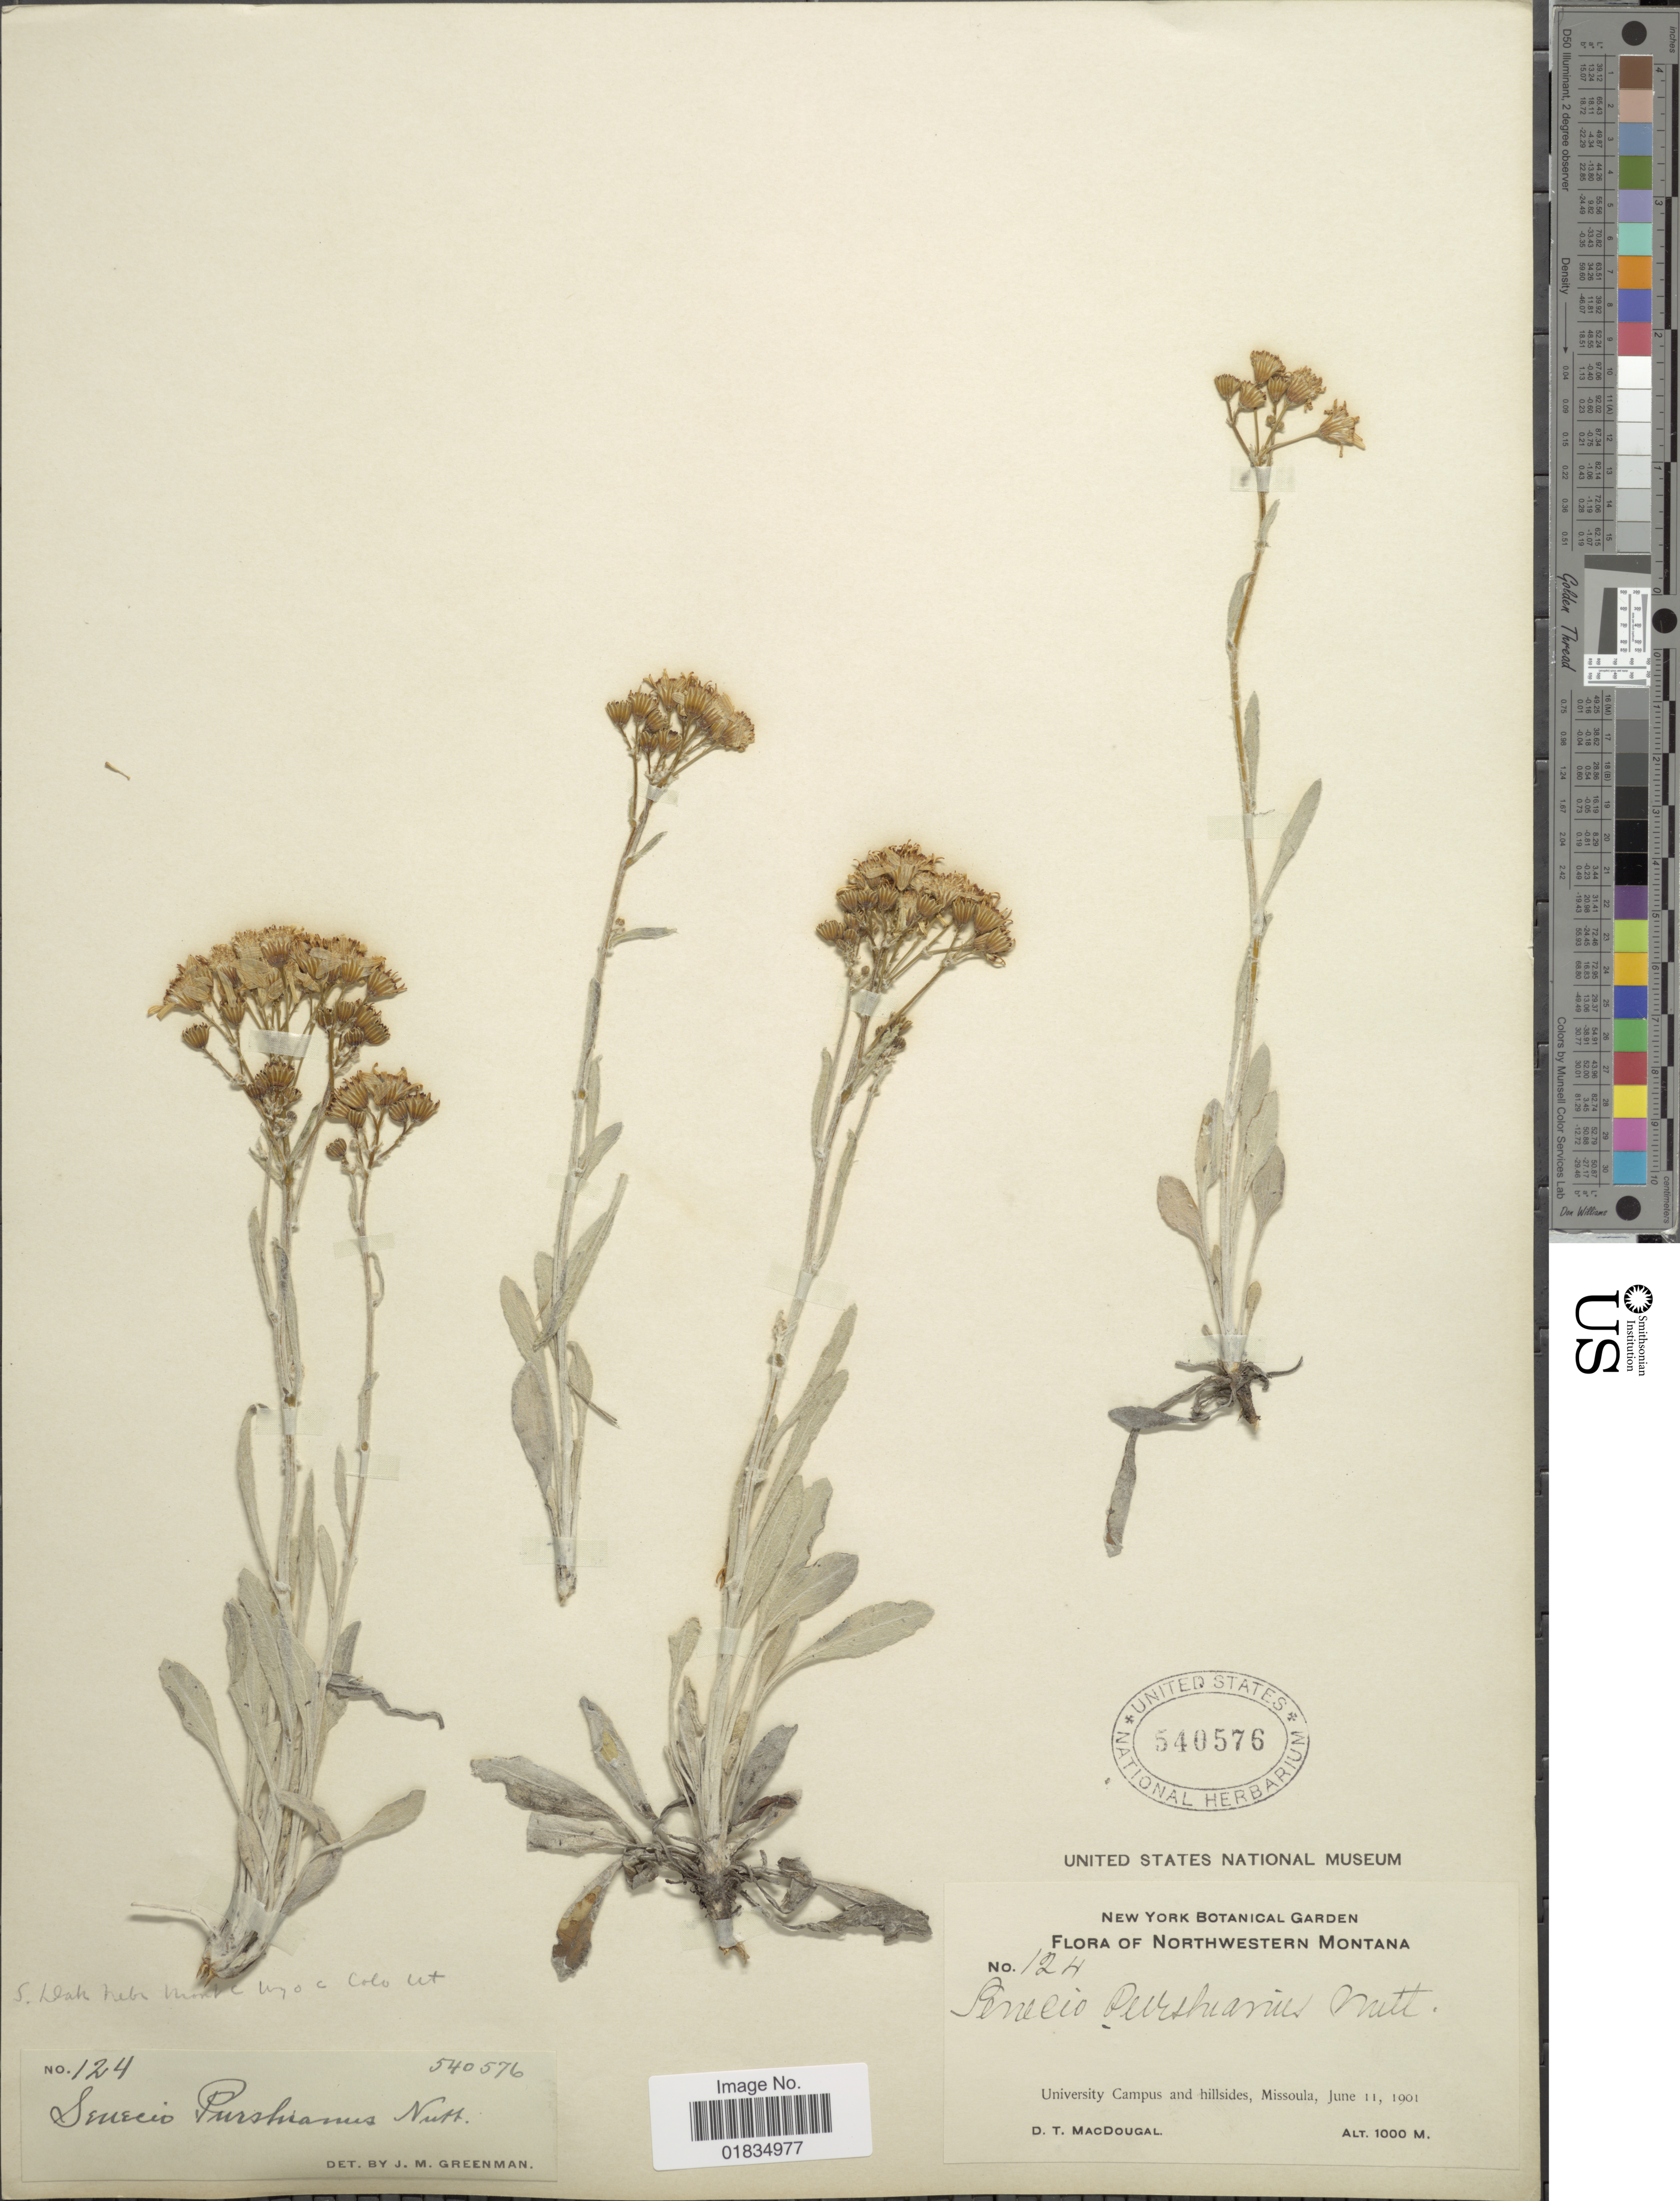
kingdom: Plantae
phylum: Tracheophyta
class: Magnoliopsida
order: Asterales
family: Asteraceae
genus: Packera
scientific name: Packera cana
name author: (Hook.) W.A. Weber & Á. Löve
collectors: D. T. MacDougal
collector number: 124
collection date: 1901-06-11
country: United States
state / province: Montana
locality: Northwestern Montana, University Campus and hillsdies, Missoula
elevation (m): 1000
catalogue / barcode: US 540576